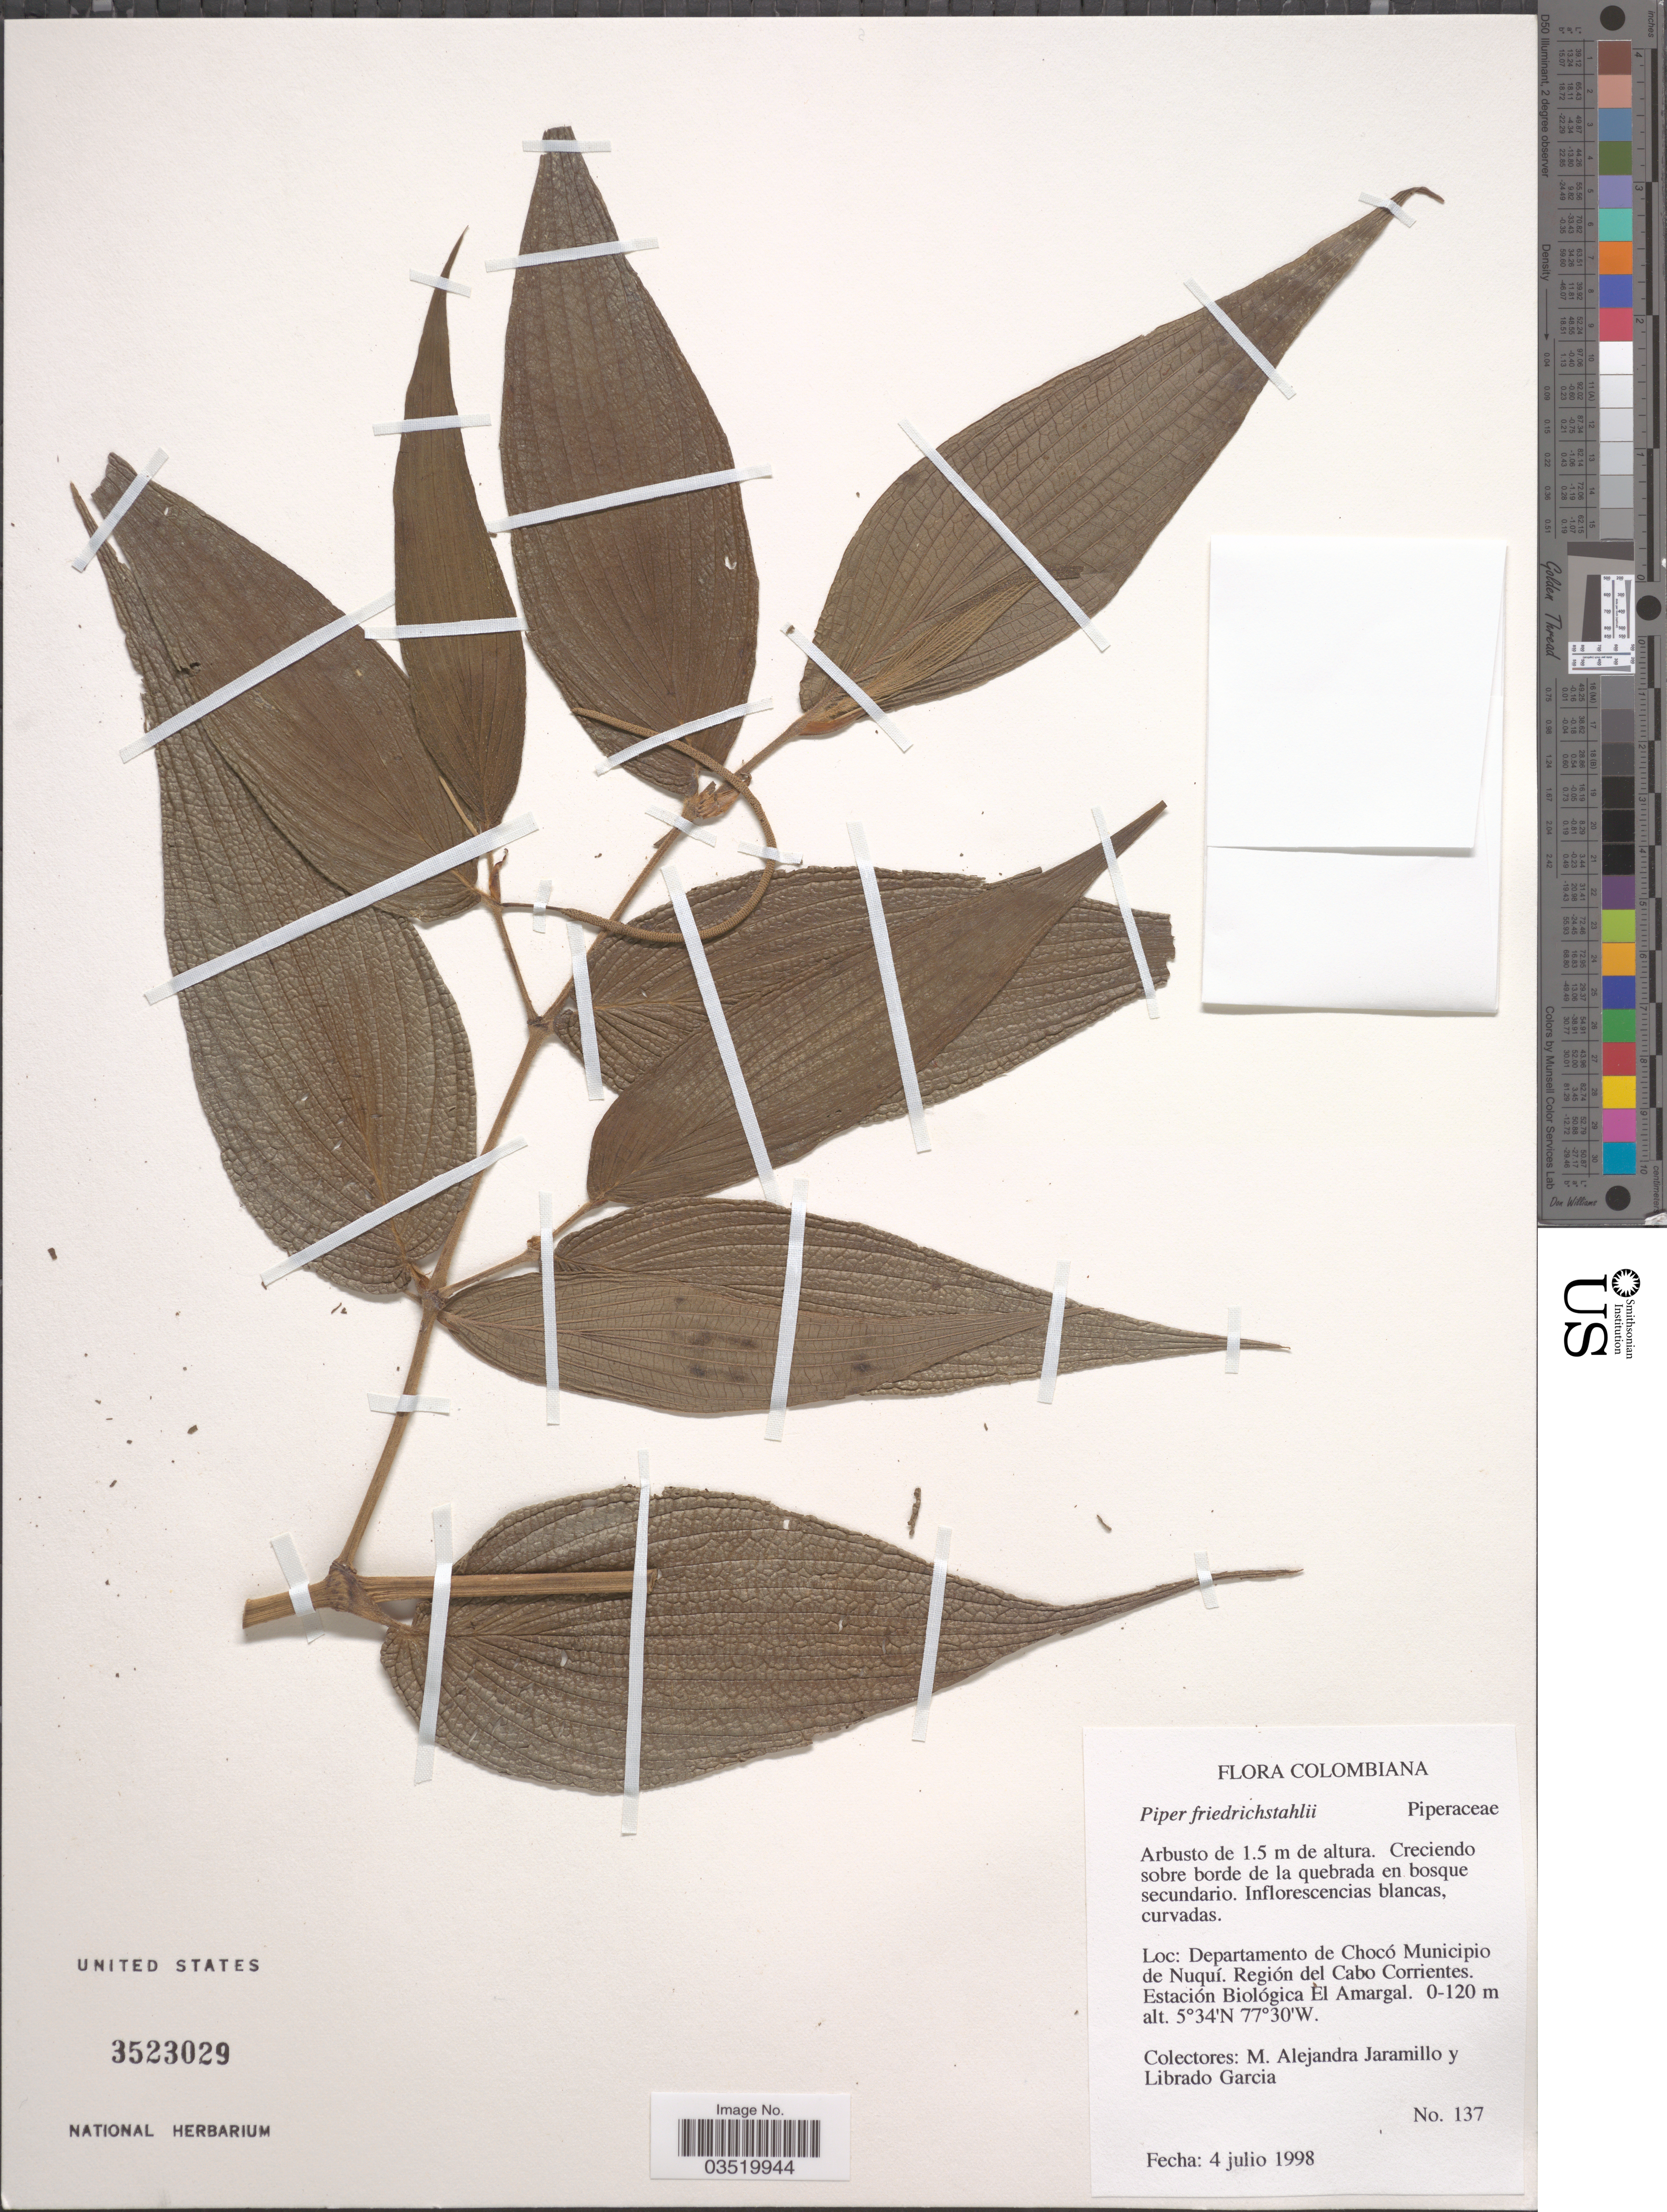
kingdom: Plantae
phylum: Tracheophyta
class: Magnoliopsida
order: Piperales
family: Piperaceae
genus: Piper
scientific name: Piper friedrichsthalii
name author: C. DC.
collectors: M. A. Jaramillo & L. Garcia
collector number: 137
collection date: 1998-07-04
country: Colombia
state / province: Chocó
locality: Departamento de Chocó, Municipio de Nuquí. Región del Cabo Corrientes. Estación Biológica El Amargal.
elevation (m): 0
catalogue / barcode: US 3523029